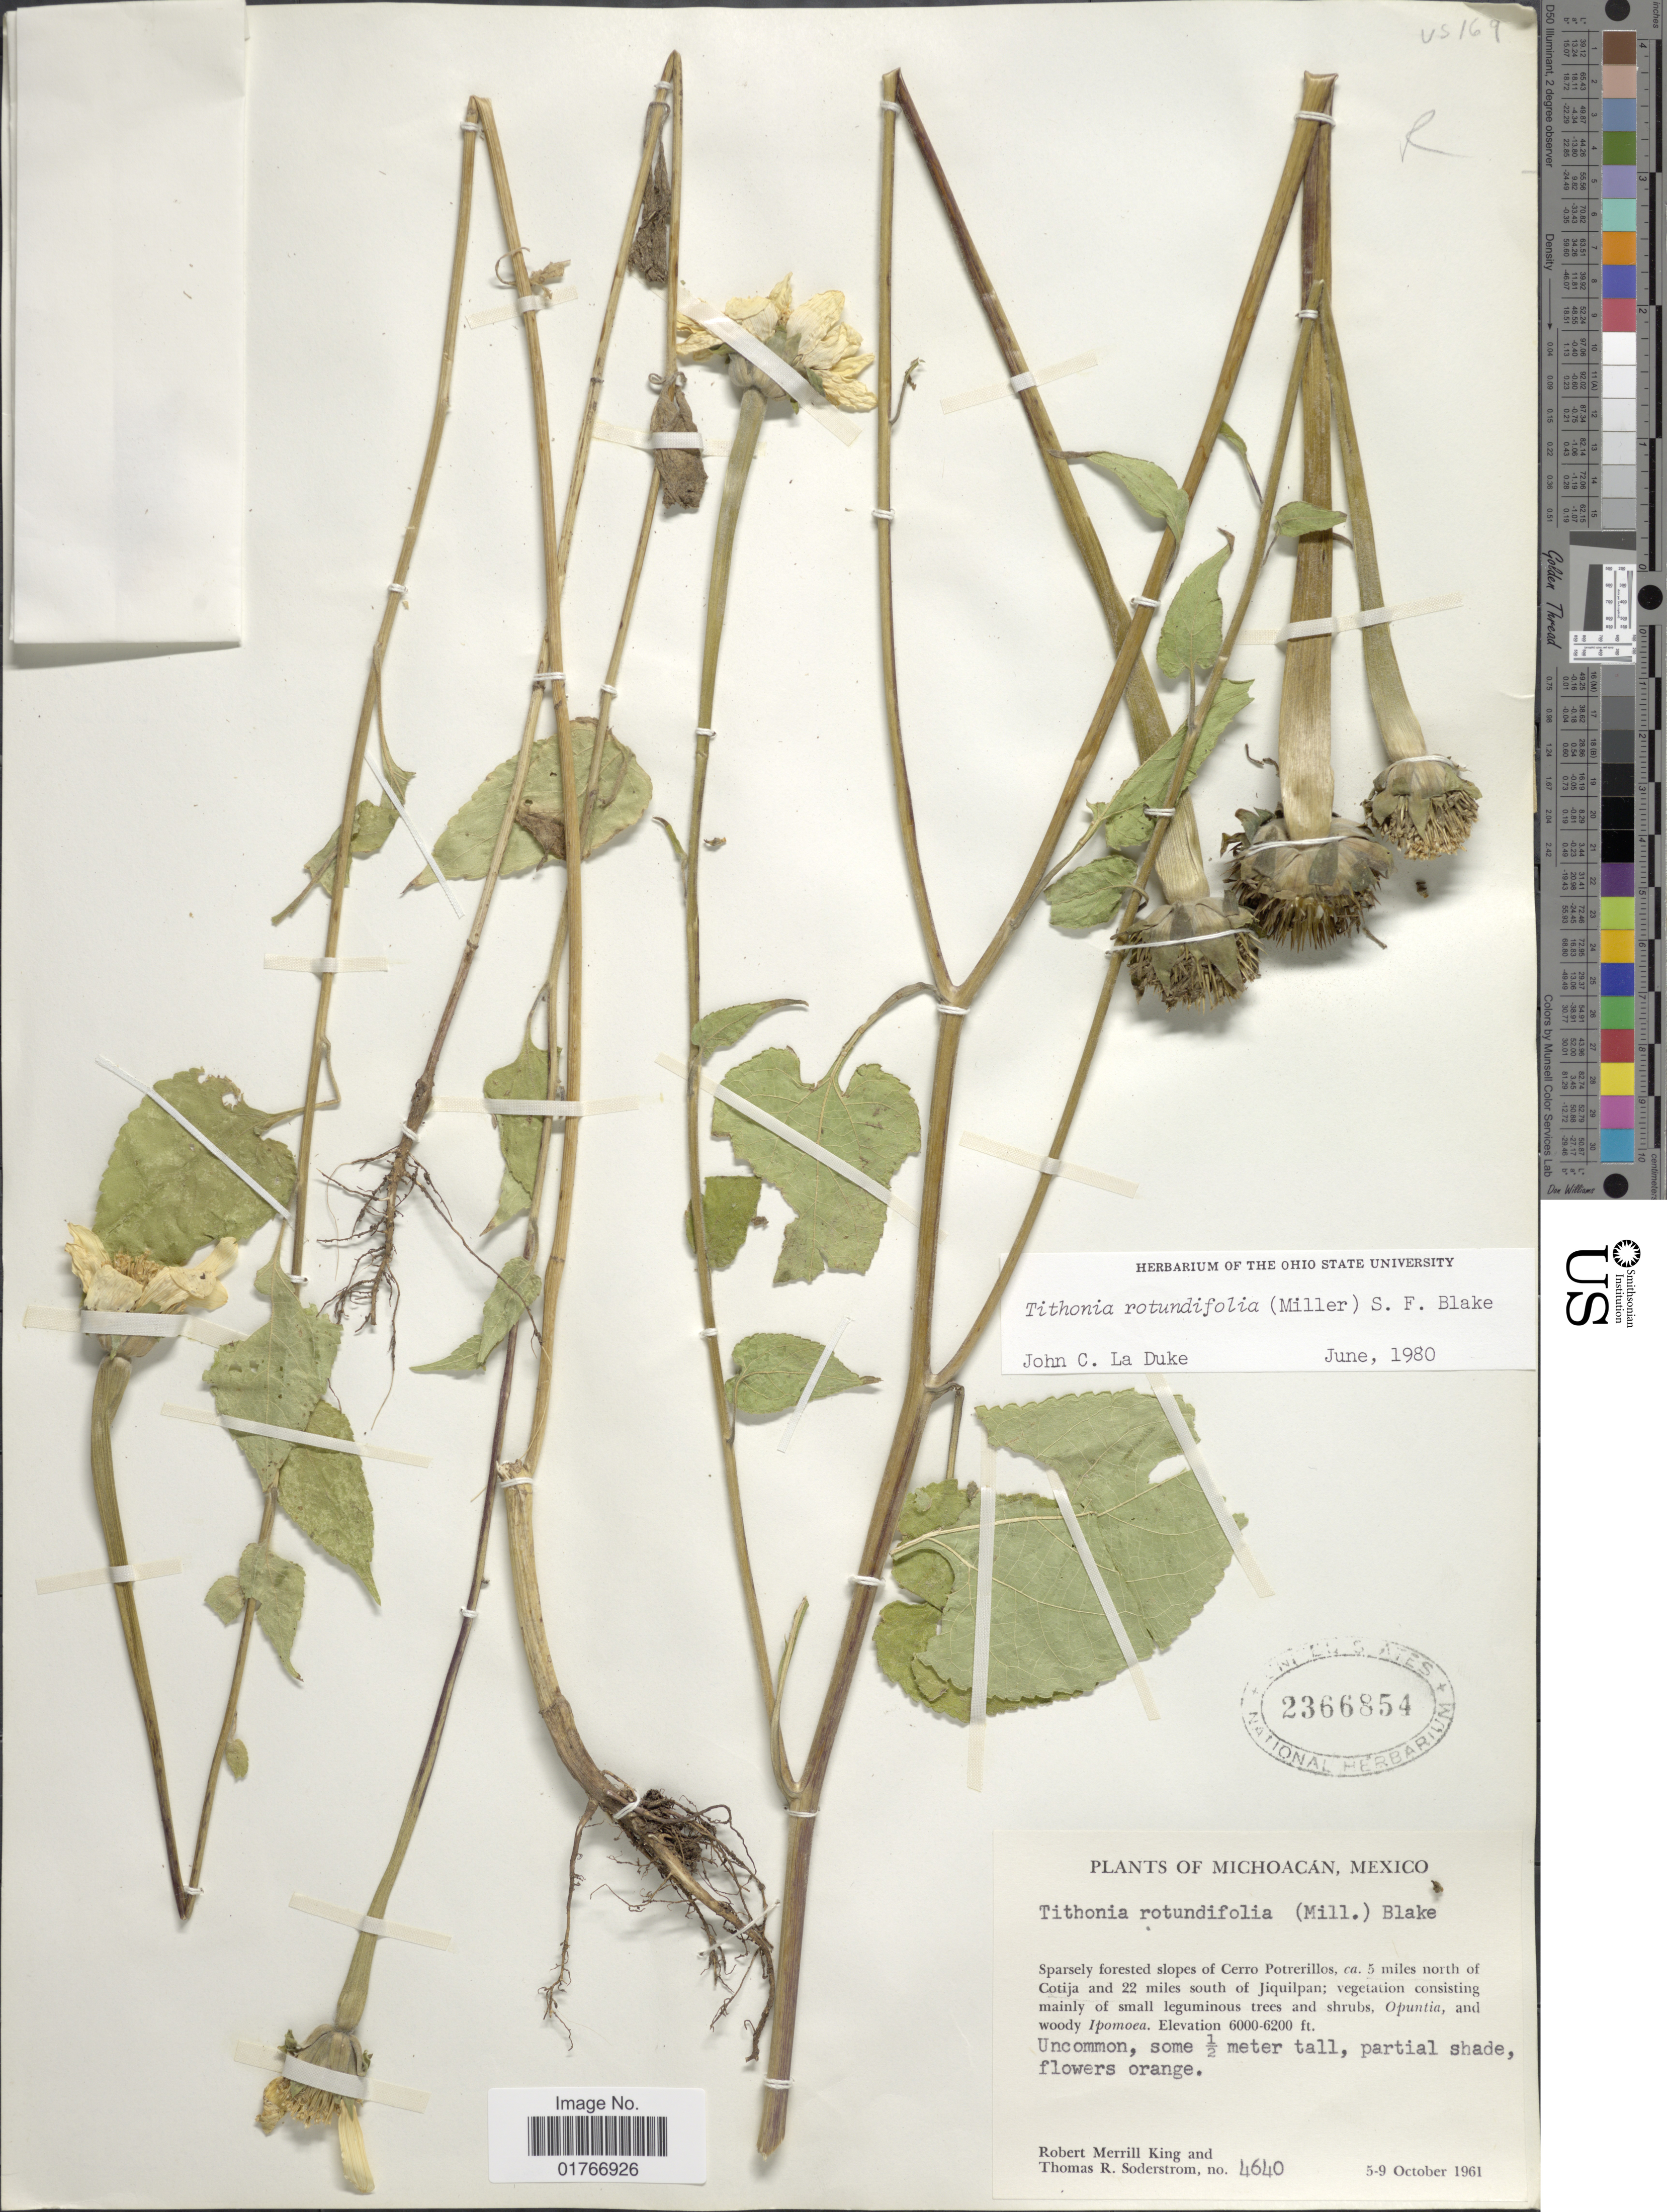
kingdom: Plantae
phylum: Tracheophyta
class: Magnoliopsida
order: Asterales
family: Asteraceae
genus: Tithonia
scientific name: Tithonia rotundifolia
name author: (Mill.) S.F. Blake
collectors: R. M. King & T. R. Soderstrom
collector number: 4640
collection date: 1961-10-05/1961-10-09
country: Mexico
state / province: Michoacán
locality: Slopes of Cerro Potrerillos, ca 5 miles north of Cotija and 22 miles south of Jiquilpan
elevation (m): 1829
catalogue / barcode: US 2366854